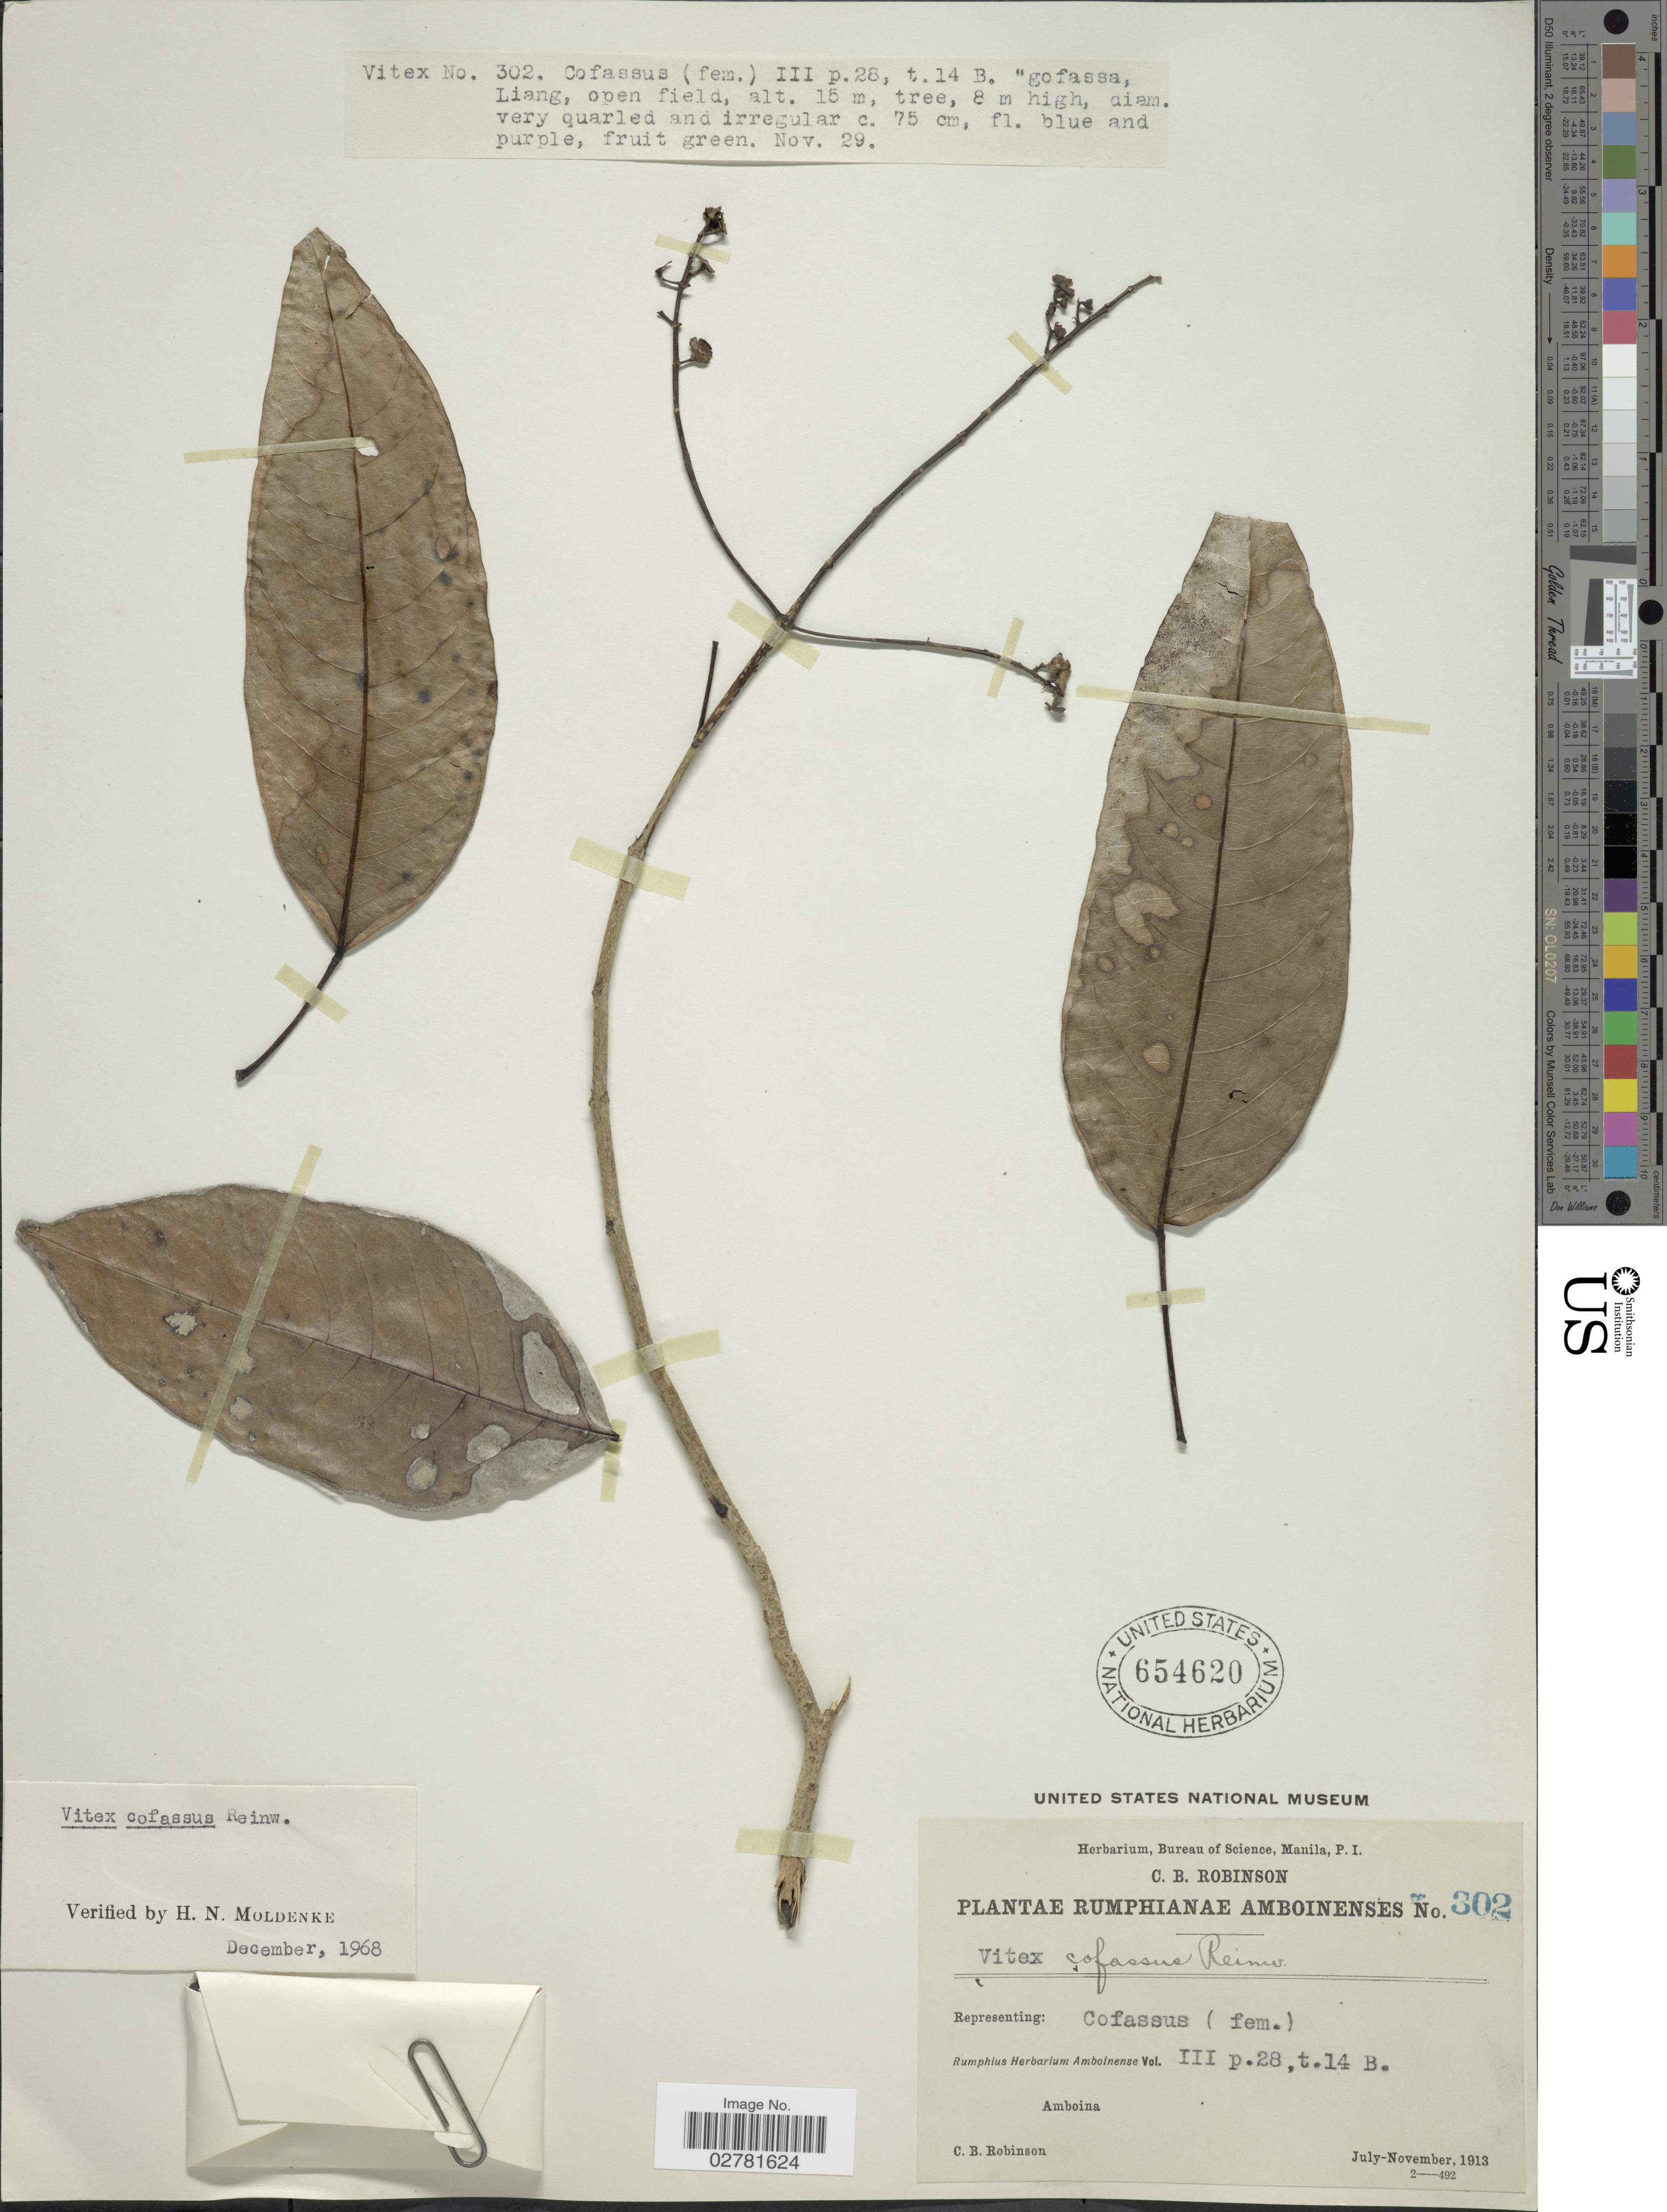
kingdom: Plantae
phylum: Tracheophyta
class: Magnoliopsida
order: Lamiales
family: Lamiaceae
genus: Vitex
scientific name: Vitex cofassus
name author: Reinw. ex Blume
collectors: C. Robinson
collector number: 302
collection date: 1913-07/1913-11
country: Indonesia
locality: Rumphianae Amboinenses. Amboina.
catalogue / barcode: US 654620